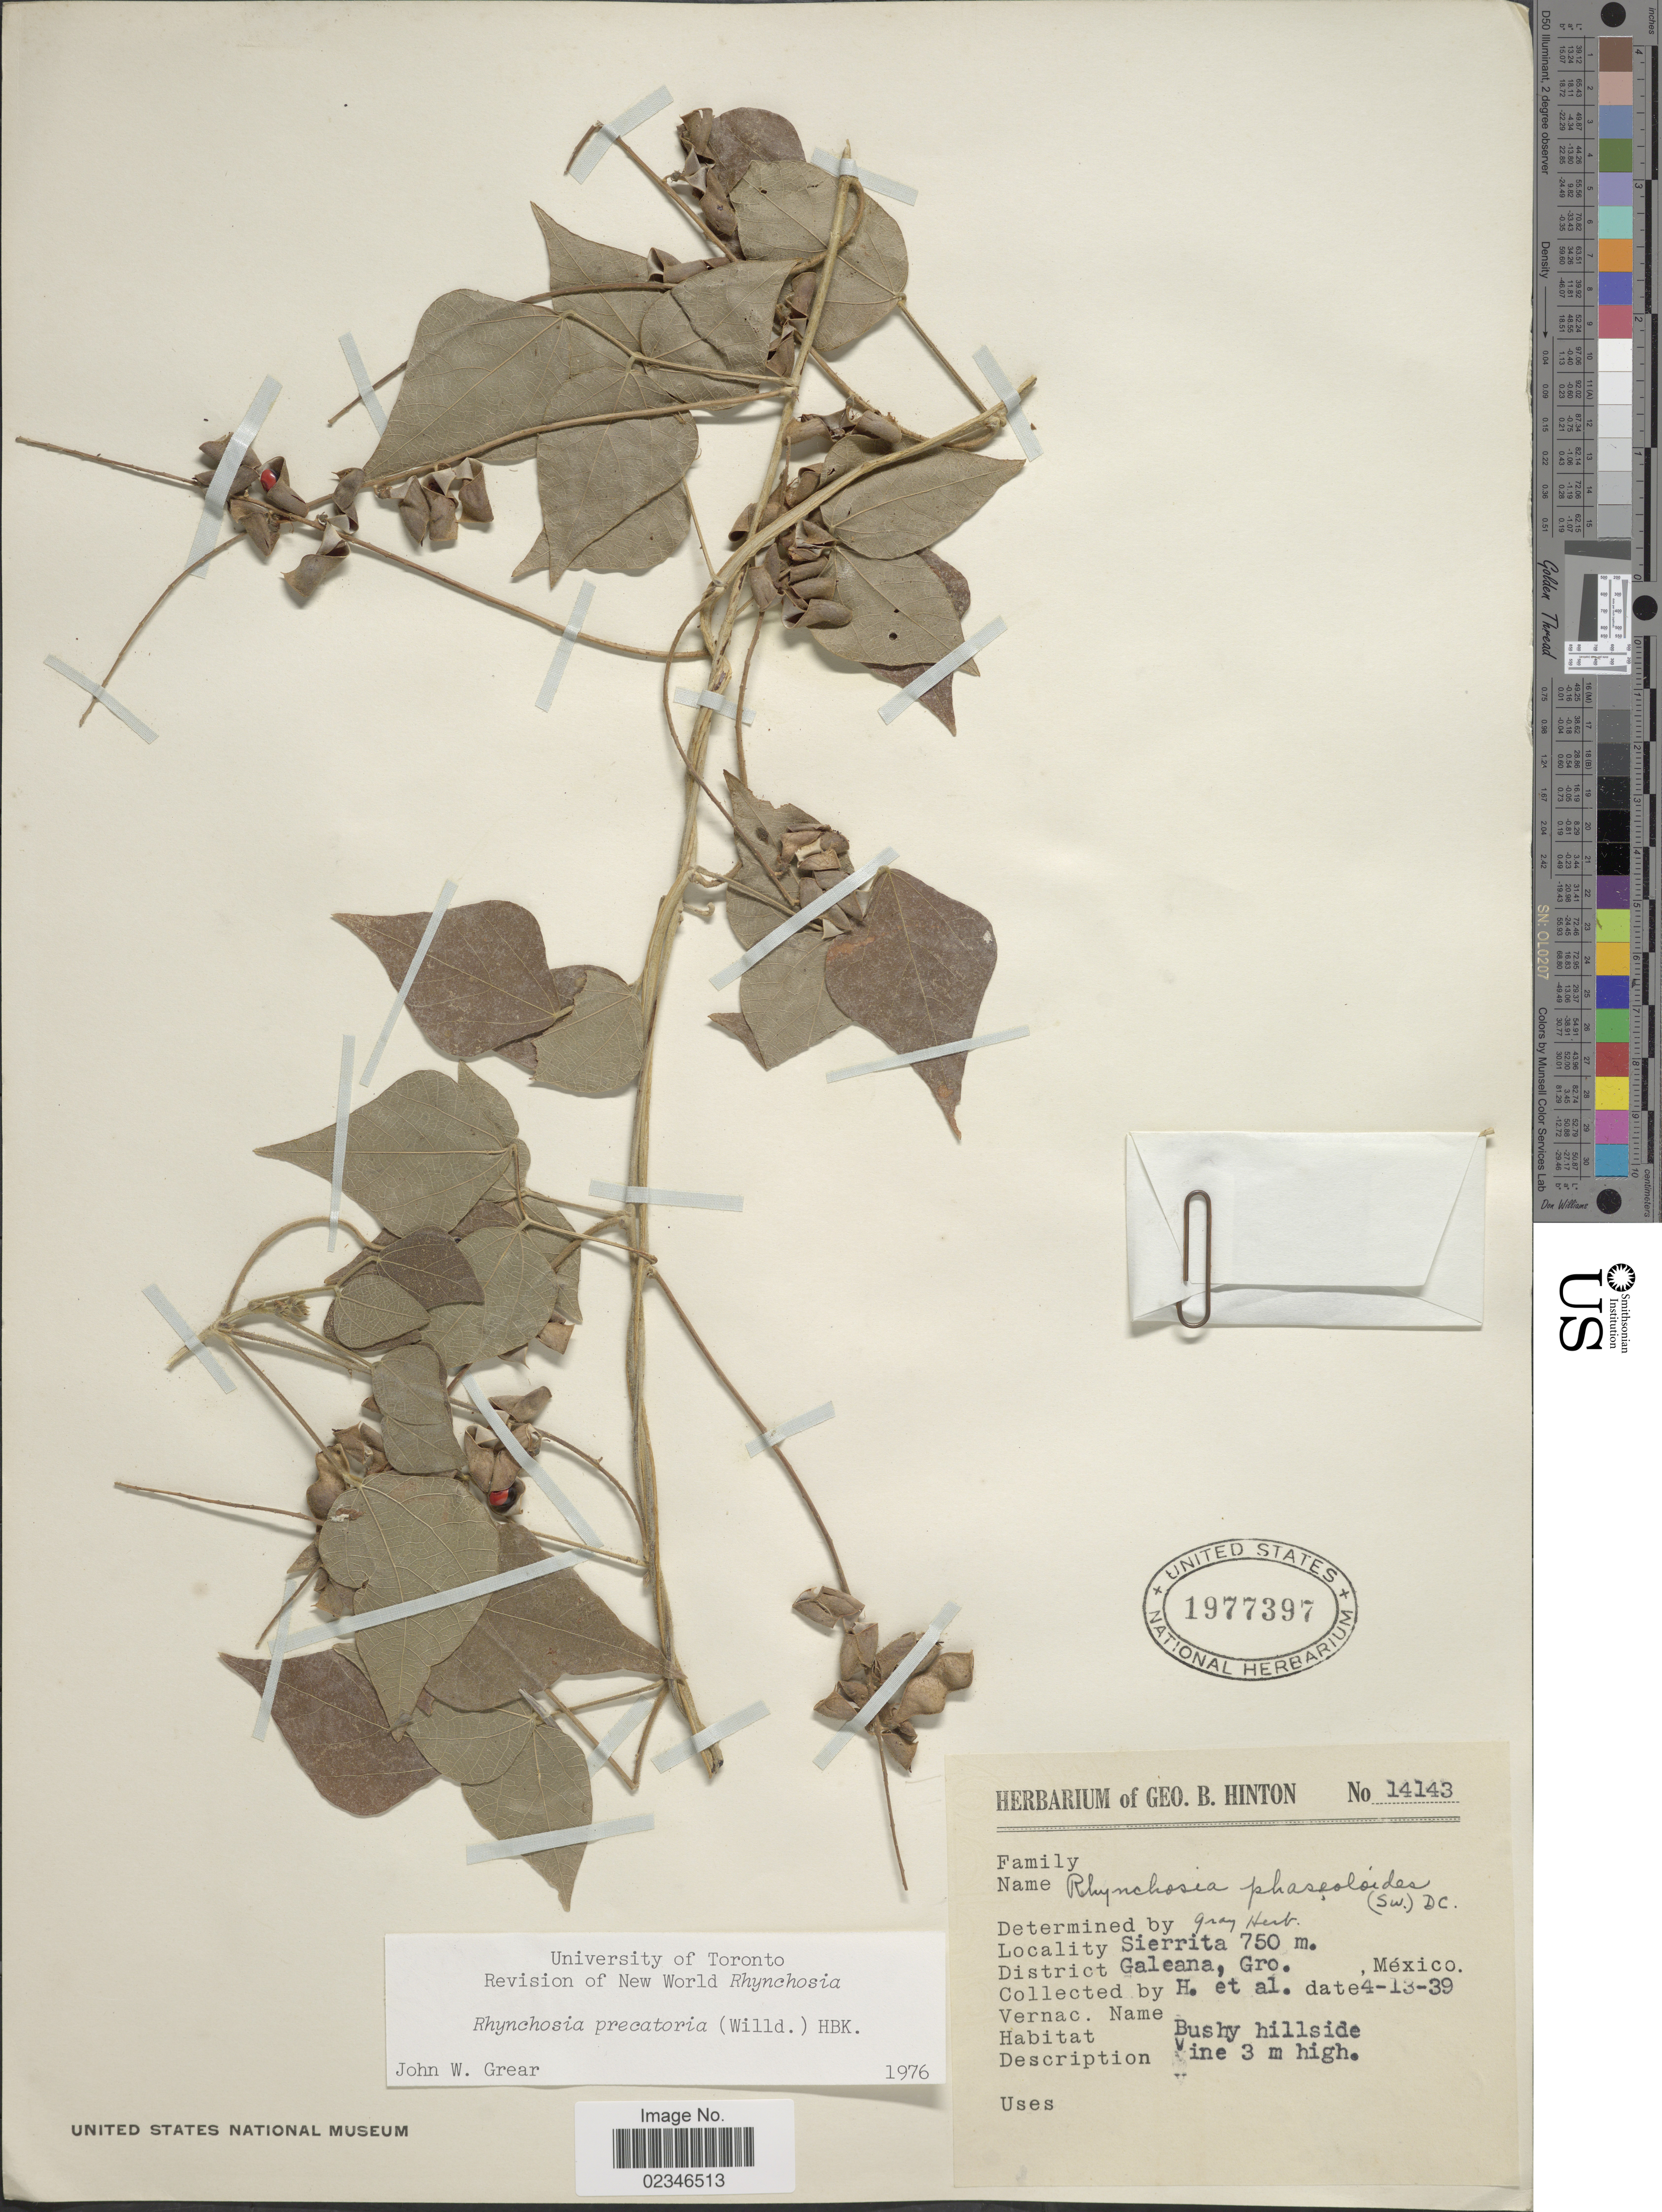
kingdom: Plantae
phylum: Tracheophyta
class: Magnoliopsida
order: Fabales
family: Fabaceae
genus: Rhynchosia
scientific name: Rhynchosia precatoria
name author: (Willd.) DC.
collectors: G. B. Hinton & et al.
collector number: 14143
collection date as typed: Transcribed d/m/y: 13/4/39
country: Mexico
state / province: Guerrero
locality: Sierrita, District Galeana, Gro., Mexico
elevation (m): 750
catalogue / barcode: US 1977397